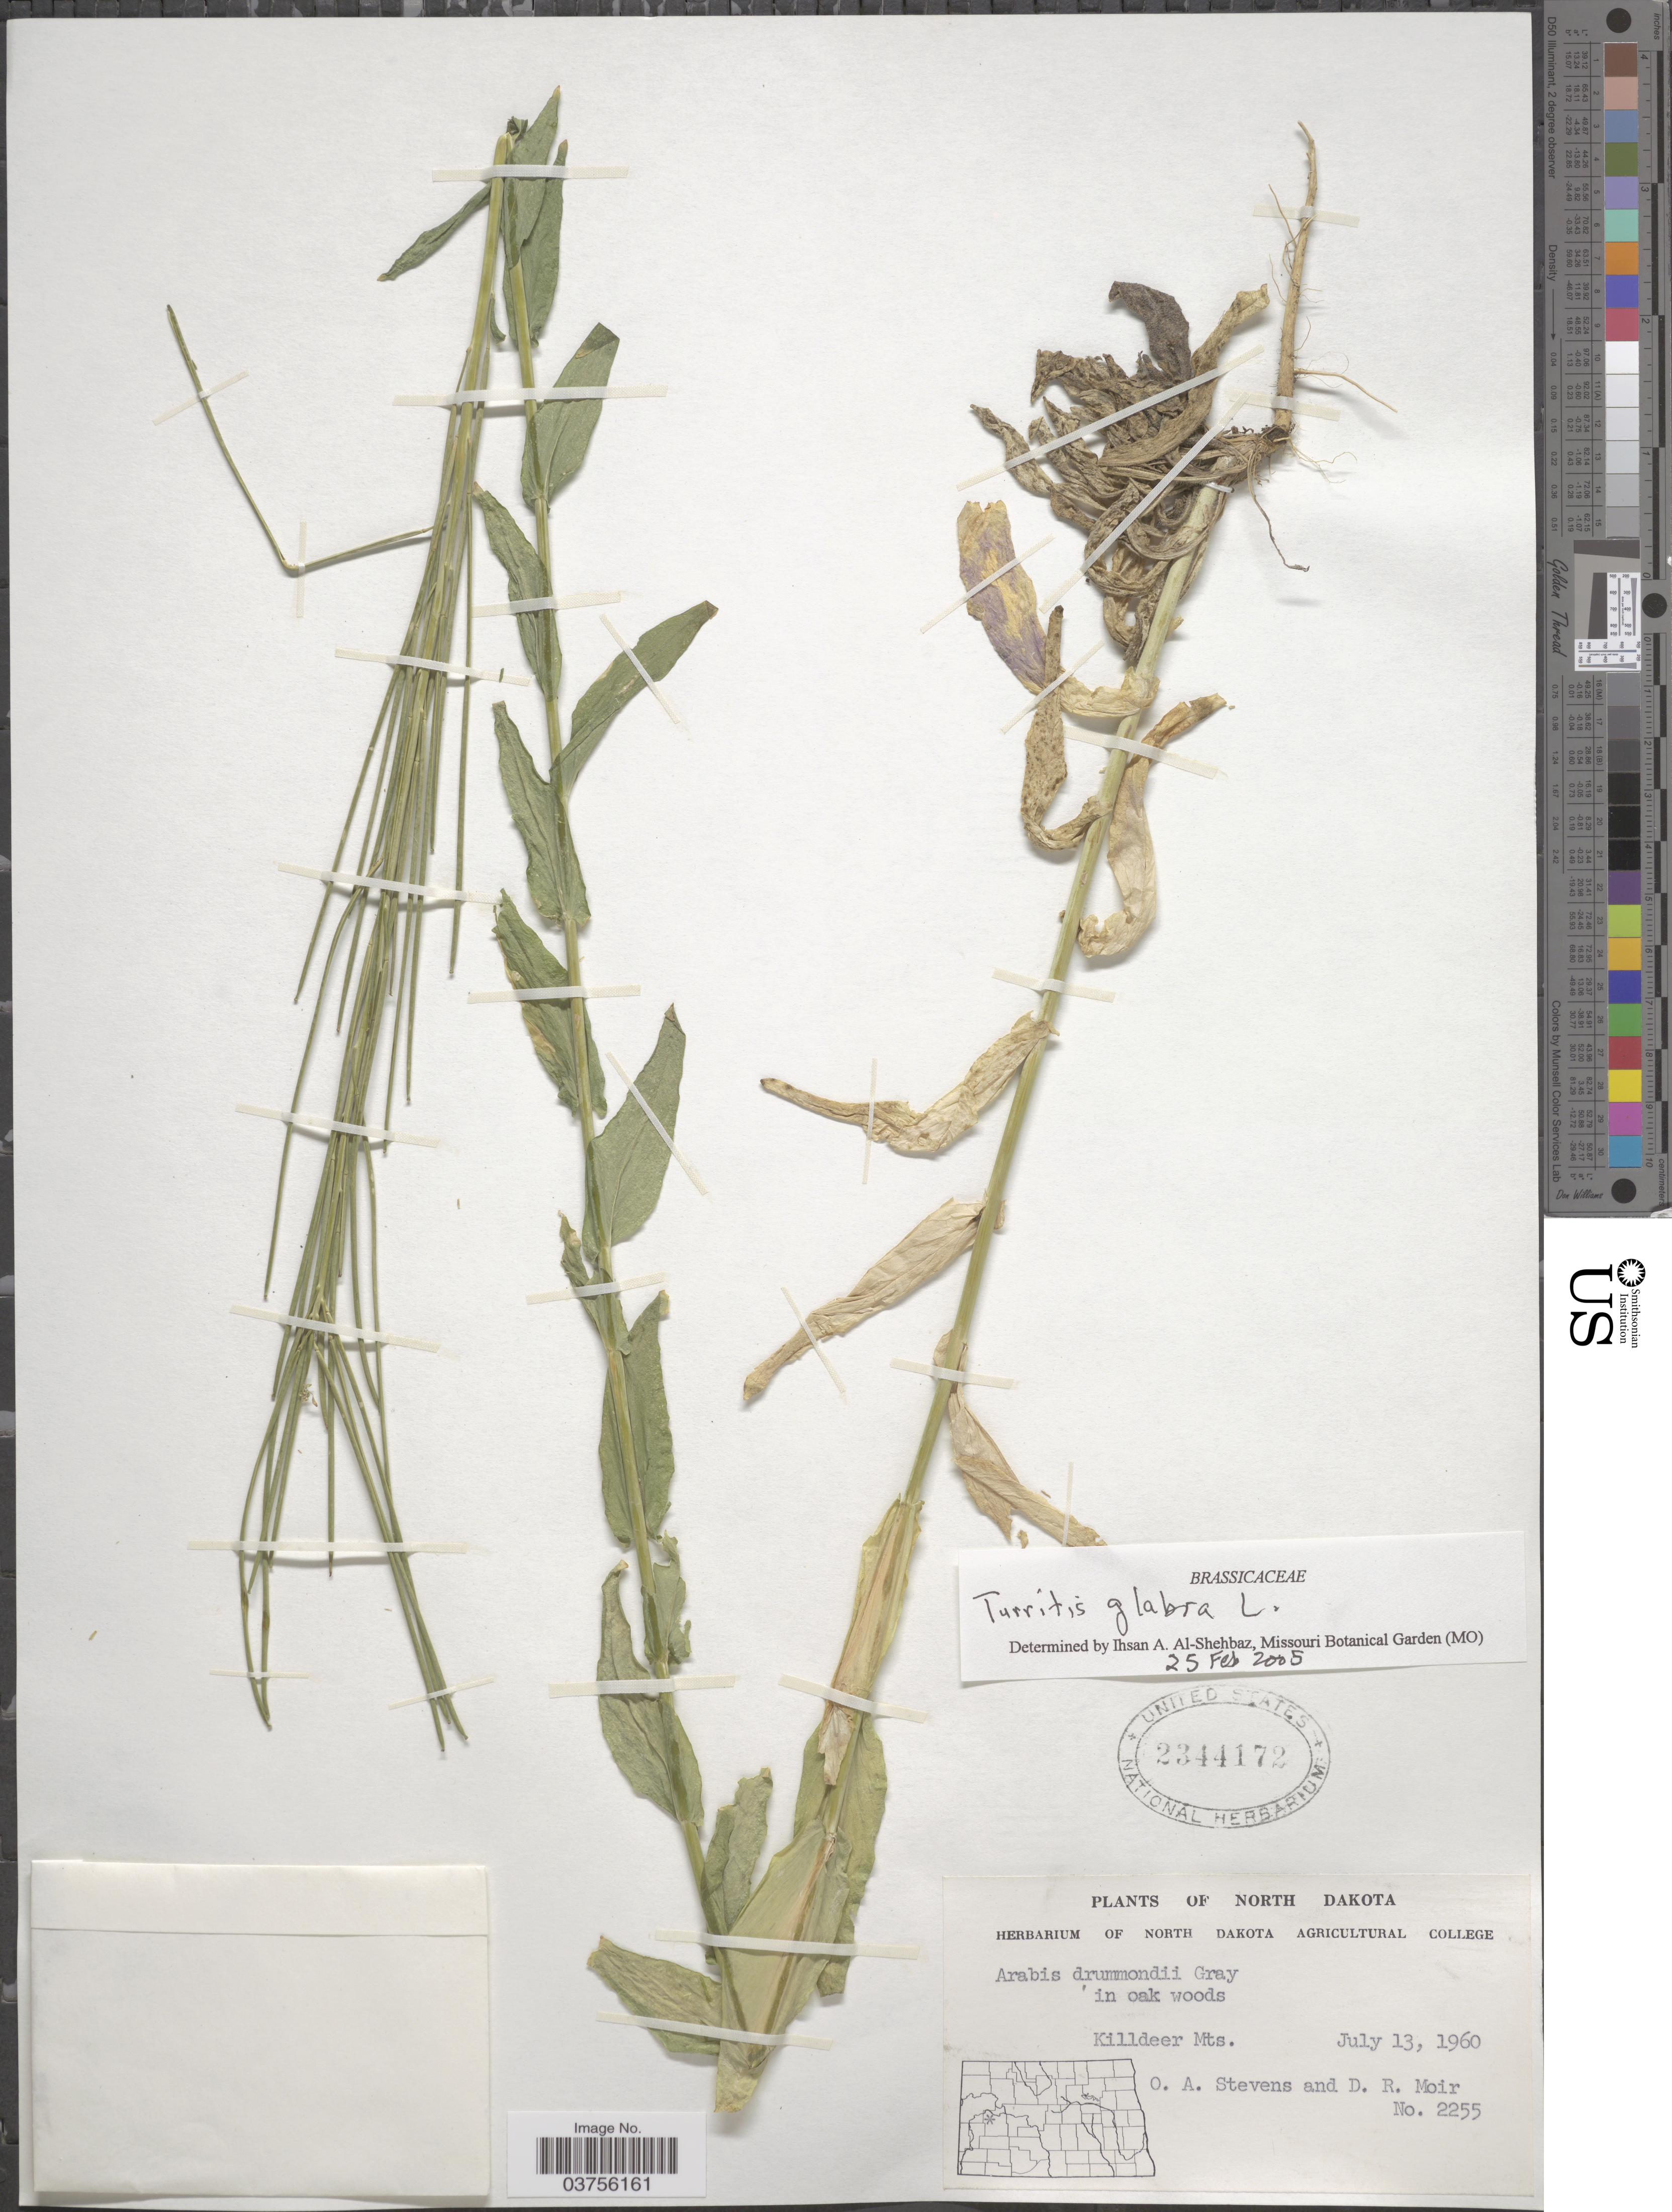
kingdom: Plantae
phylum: Tracheophyta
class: Magnoliopsida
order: Brassicales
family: Brassicaceae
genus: Turritis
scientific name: Turritis glabra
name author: L.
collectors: O. A. Stevens & D. Moir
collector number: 2255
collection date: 1960-07-13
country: United States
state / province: North Dakota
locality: Killdeer Mts.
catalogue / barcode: US 2344172